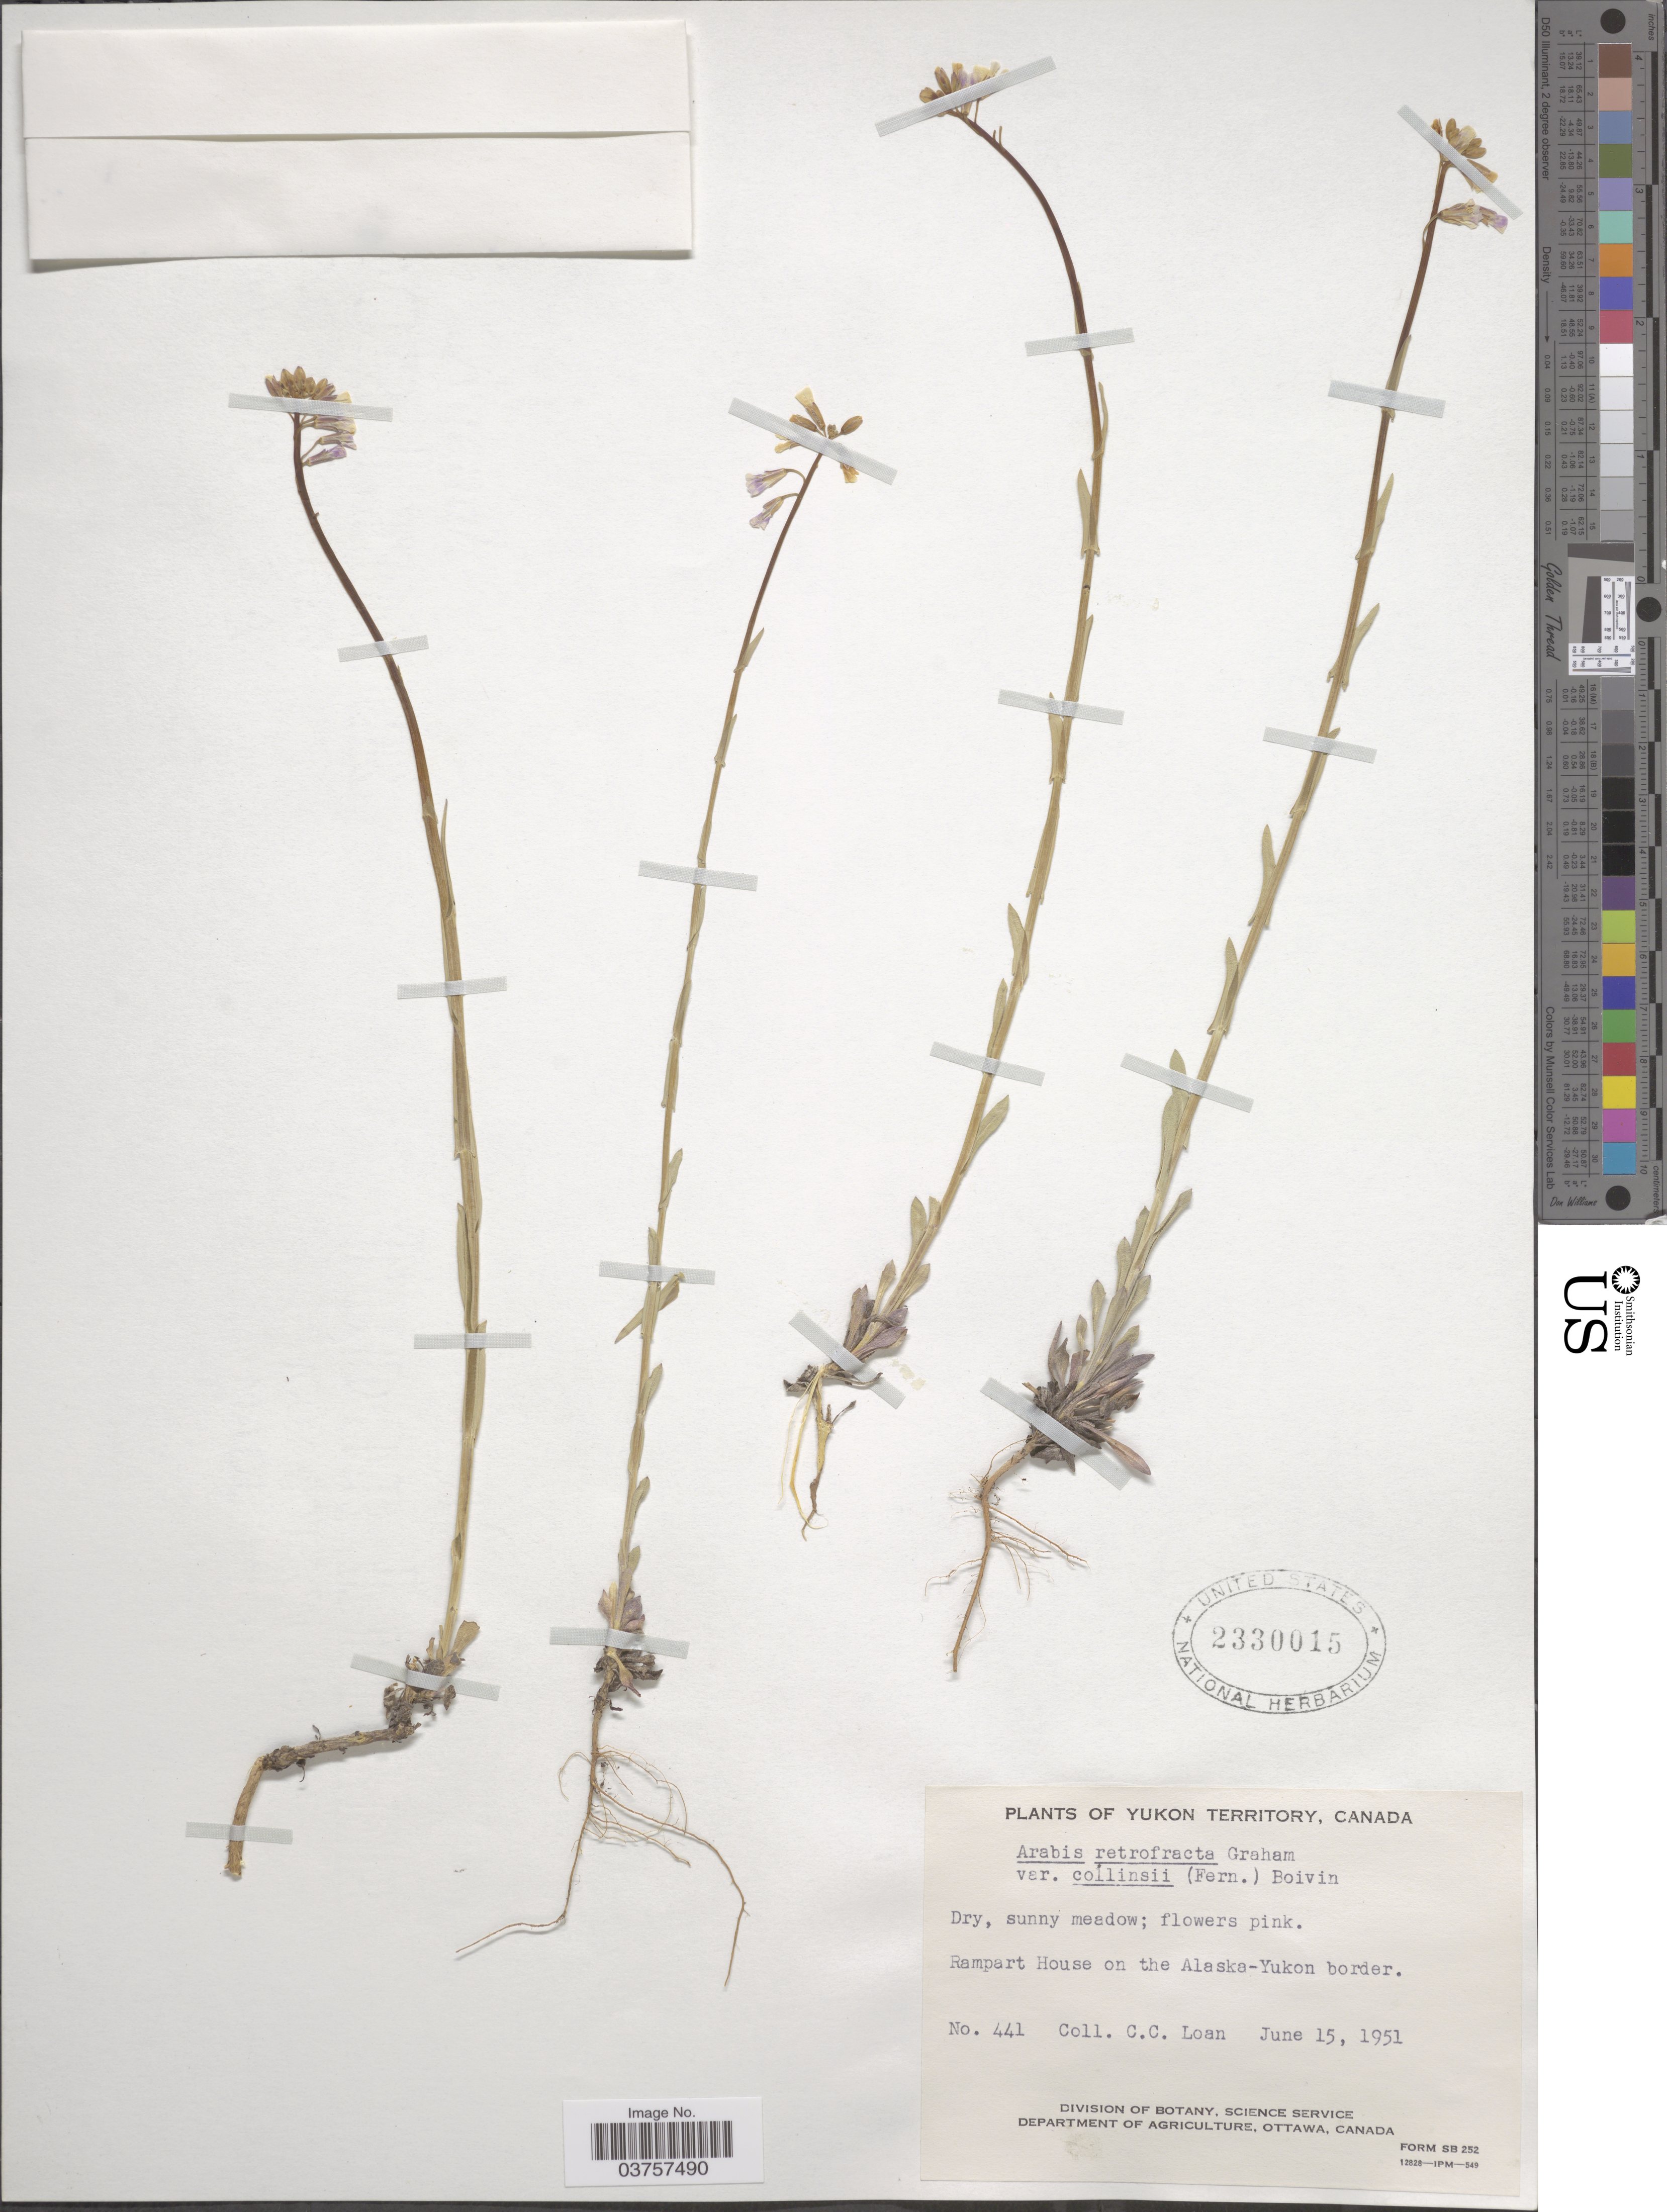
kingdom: Plantae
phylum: Tracheophyta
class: Magnoliopsida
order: Brassicales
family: Brassicaceae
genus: Arabis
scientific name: Arabis holboellii var. retrofracta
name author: Rydb.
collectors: C. Loan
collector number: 441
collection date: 1951-06-15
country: Canada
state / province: Yukon Territory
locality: Rampart House on the Alaska-Yukon border.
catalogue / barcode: US 2330015